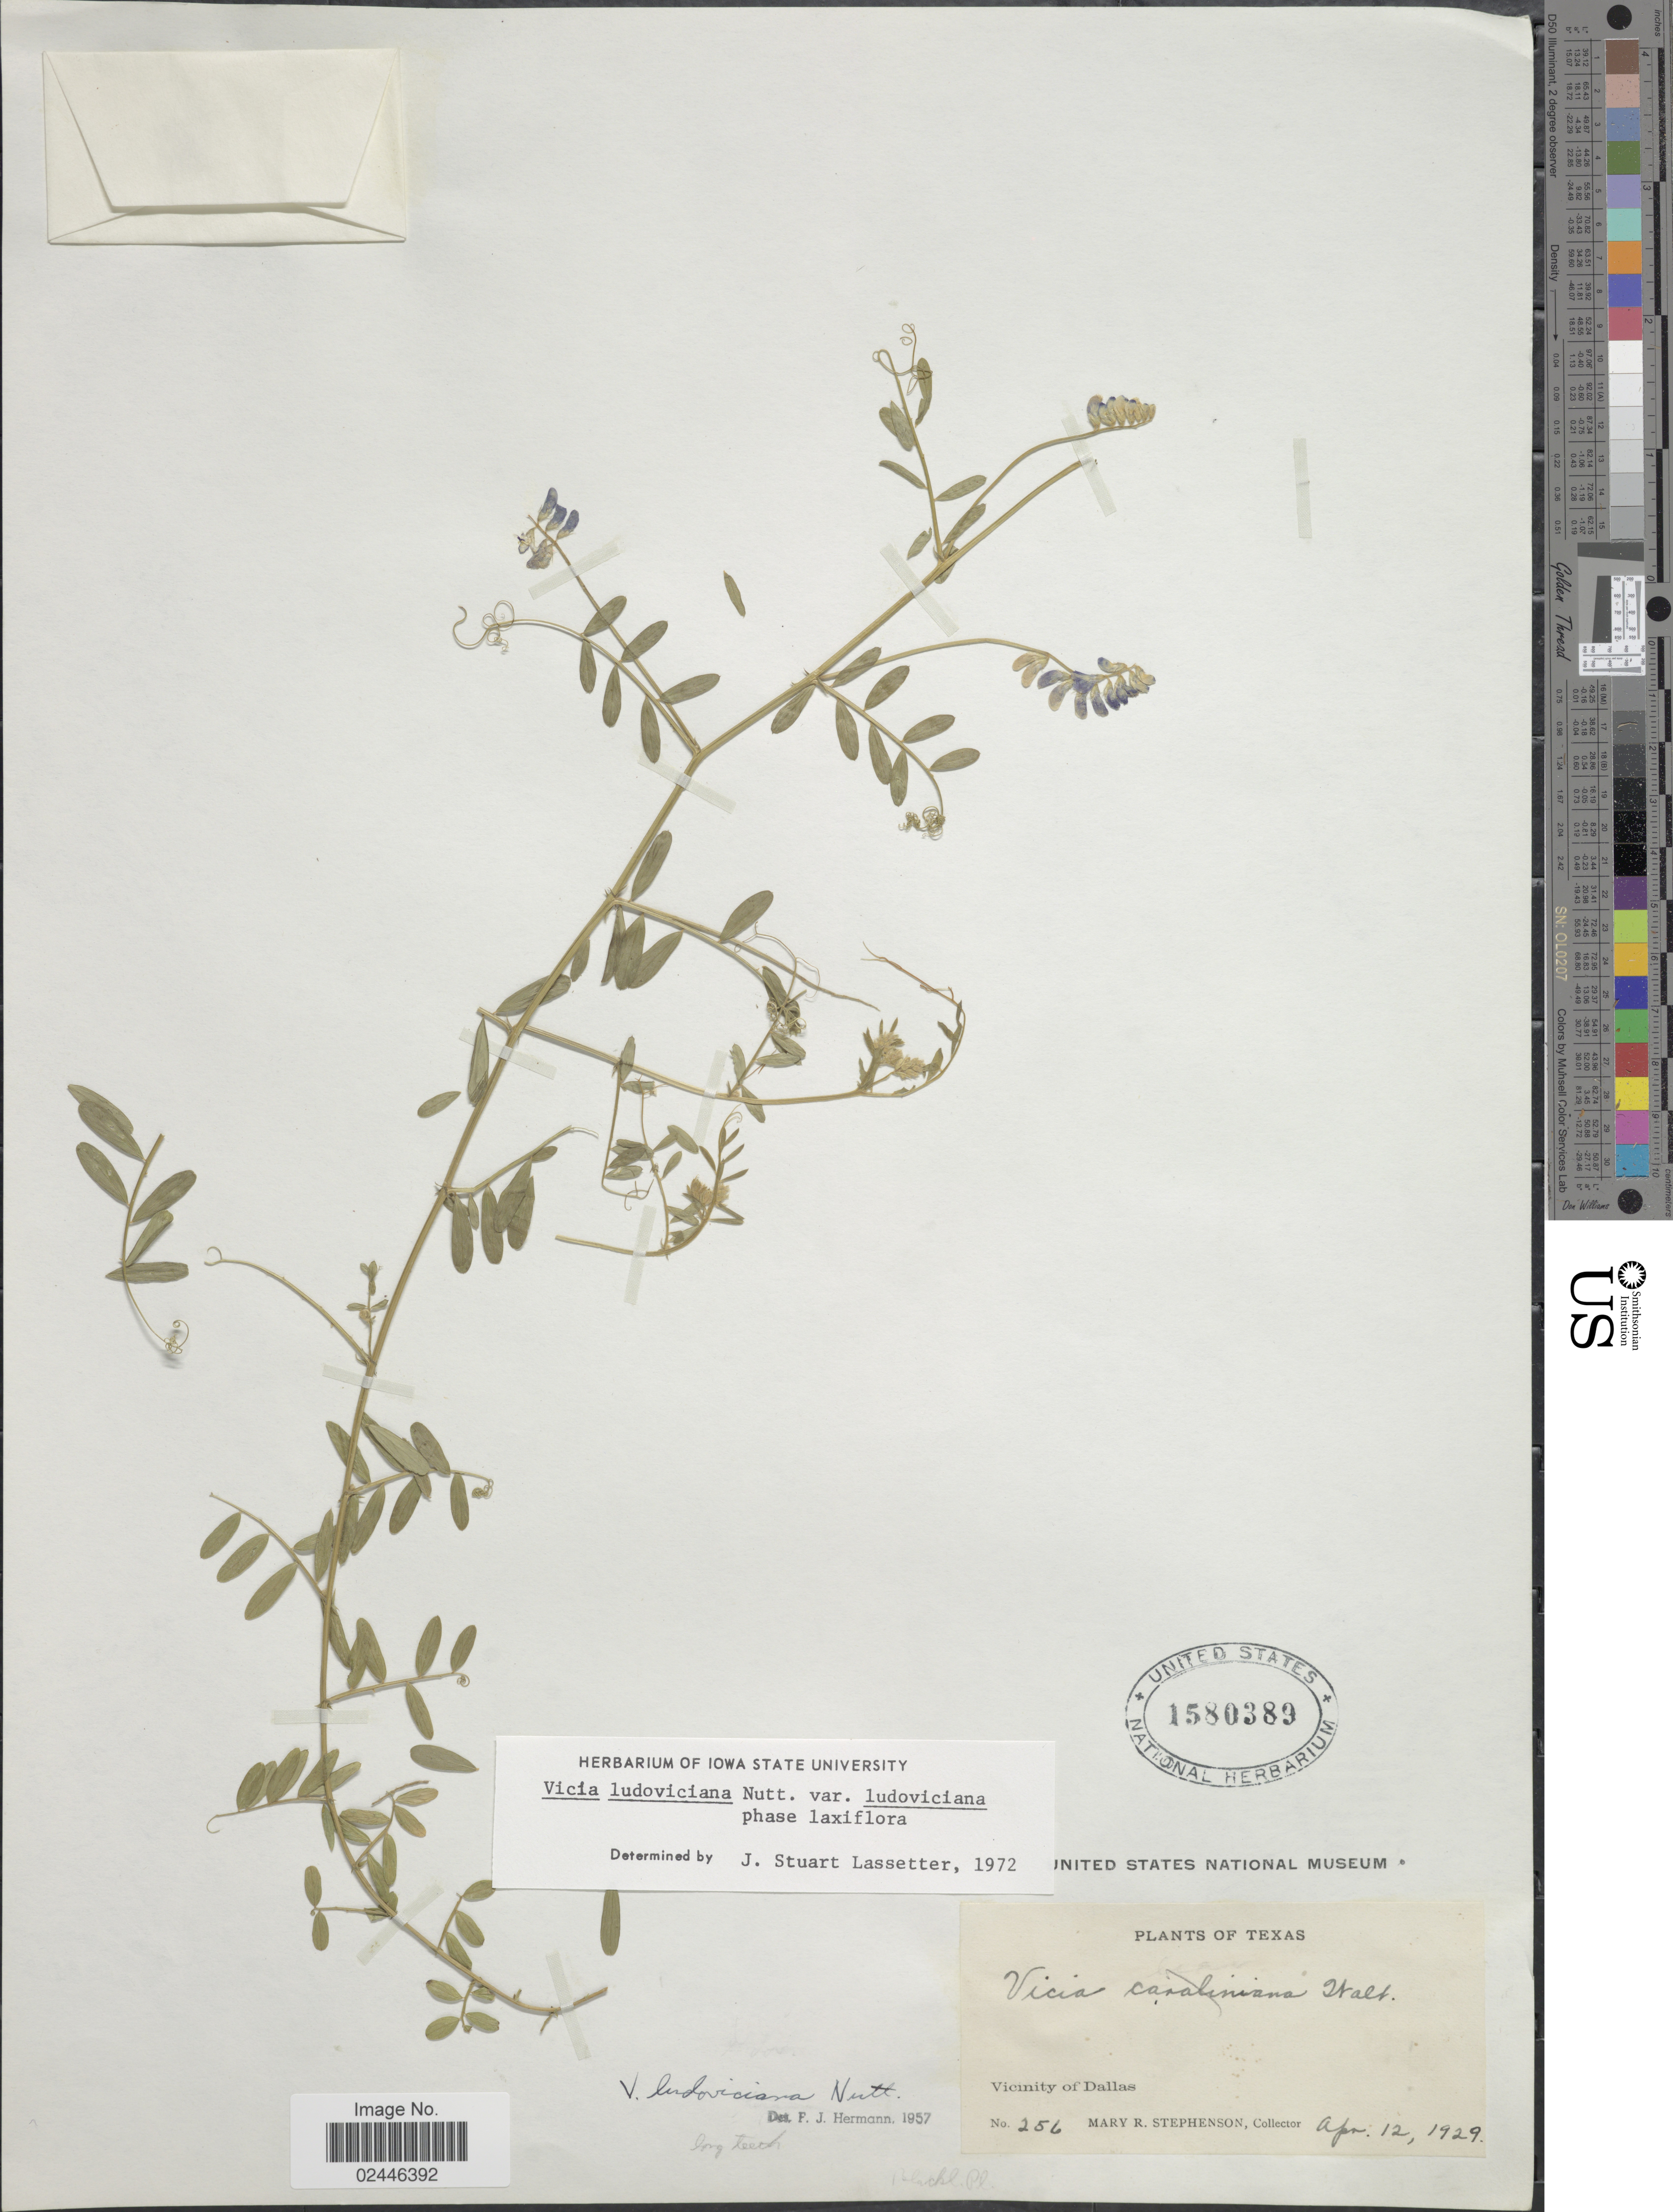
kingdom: Plantae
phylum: Tracheophyta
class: Magnoliopsida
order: Fabales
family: Fabaceae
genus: Vicia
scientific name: Vicia ludoviciana var. ludoviciana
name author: Nutt. ex Torr. & A. Gray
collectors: M. Stephenson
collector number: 256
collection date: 1929-04-12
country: United States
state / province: Texas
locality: Vicinity of Dallas, Blackl. Pl.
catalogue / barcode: US 1580389